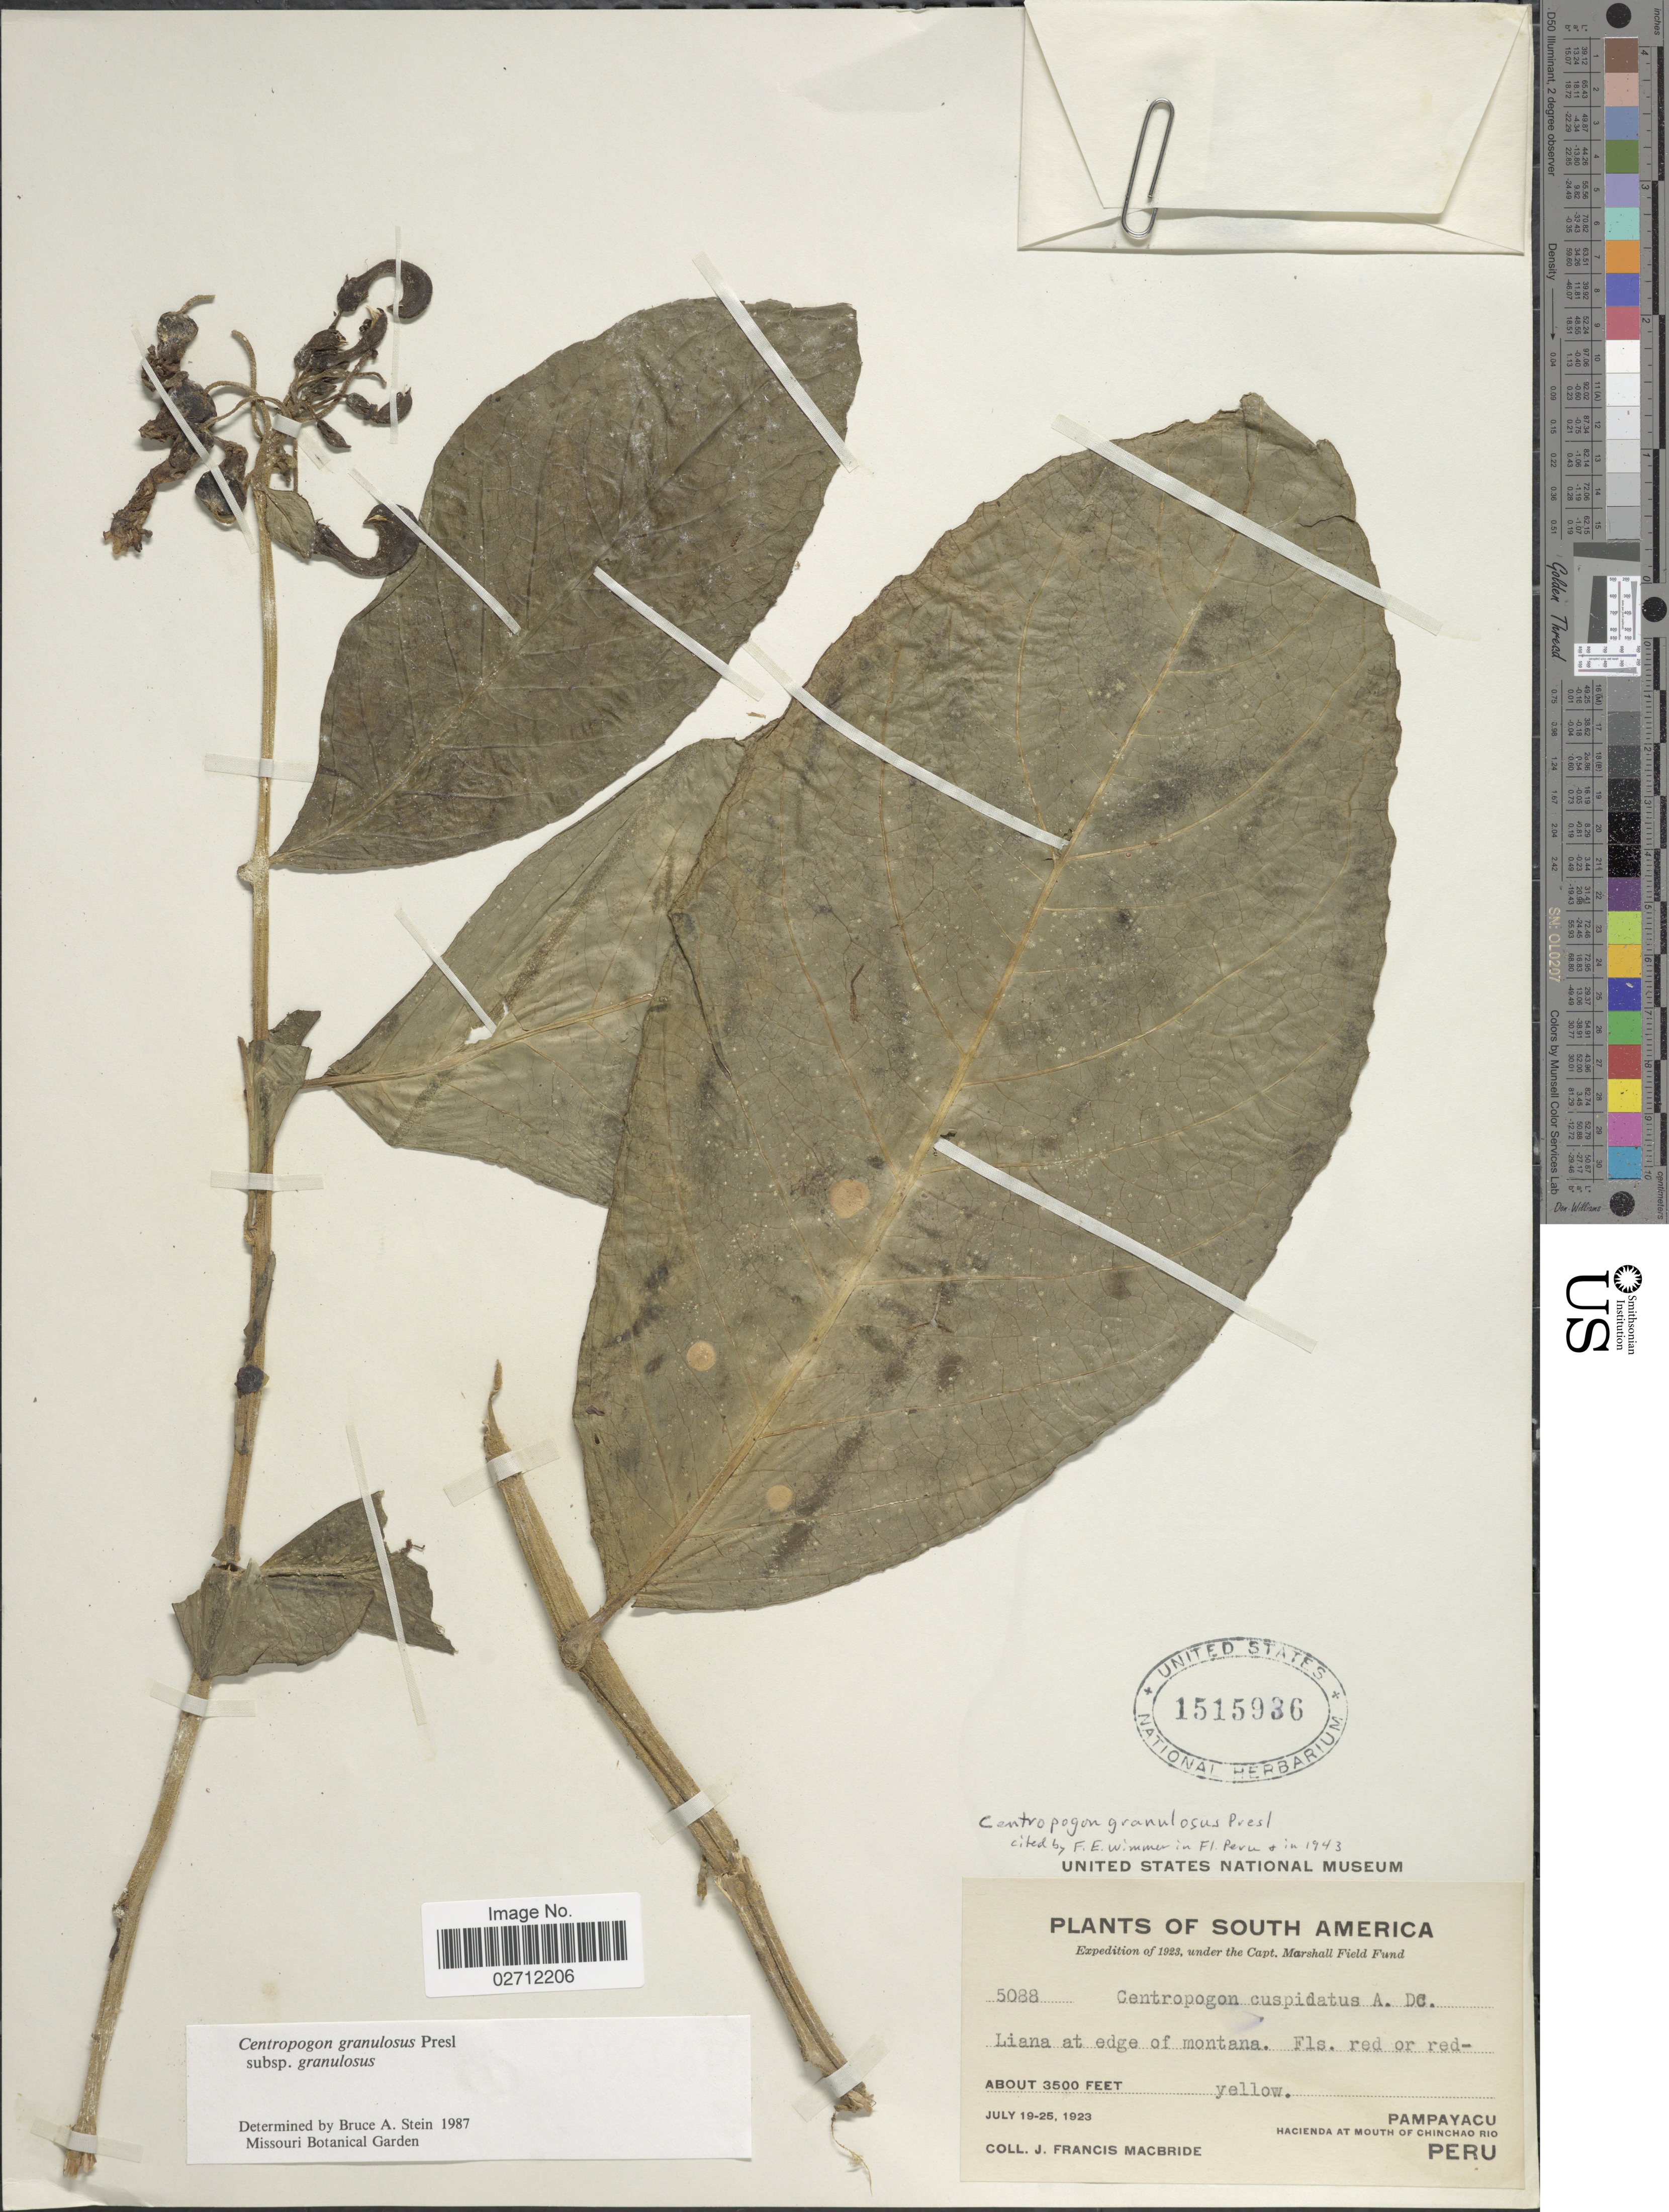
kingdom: Plantae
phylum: Tracheophyta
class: Magnoliopsida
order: Asterales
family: Campanulaceae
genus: Centropogon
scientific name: Centropogon granulosus subsp. granulosus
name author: C. Presl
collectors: J. F. Macbride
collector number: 5088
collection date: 1923-07-19/1923-07-25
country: Peru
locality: Liana at edge of montana, Pampayacu, Hacienda at mouth of Chinchao Rio.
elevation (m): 1067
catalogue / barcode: US 1515936